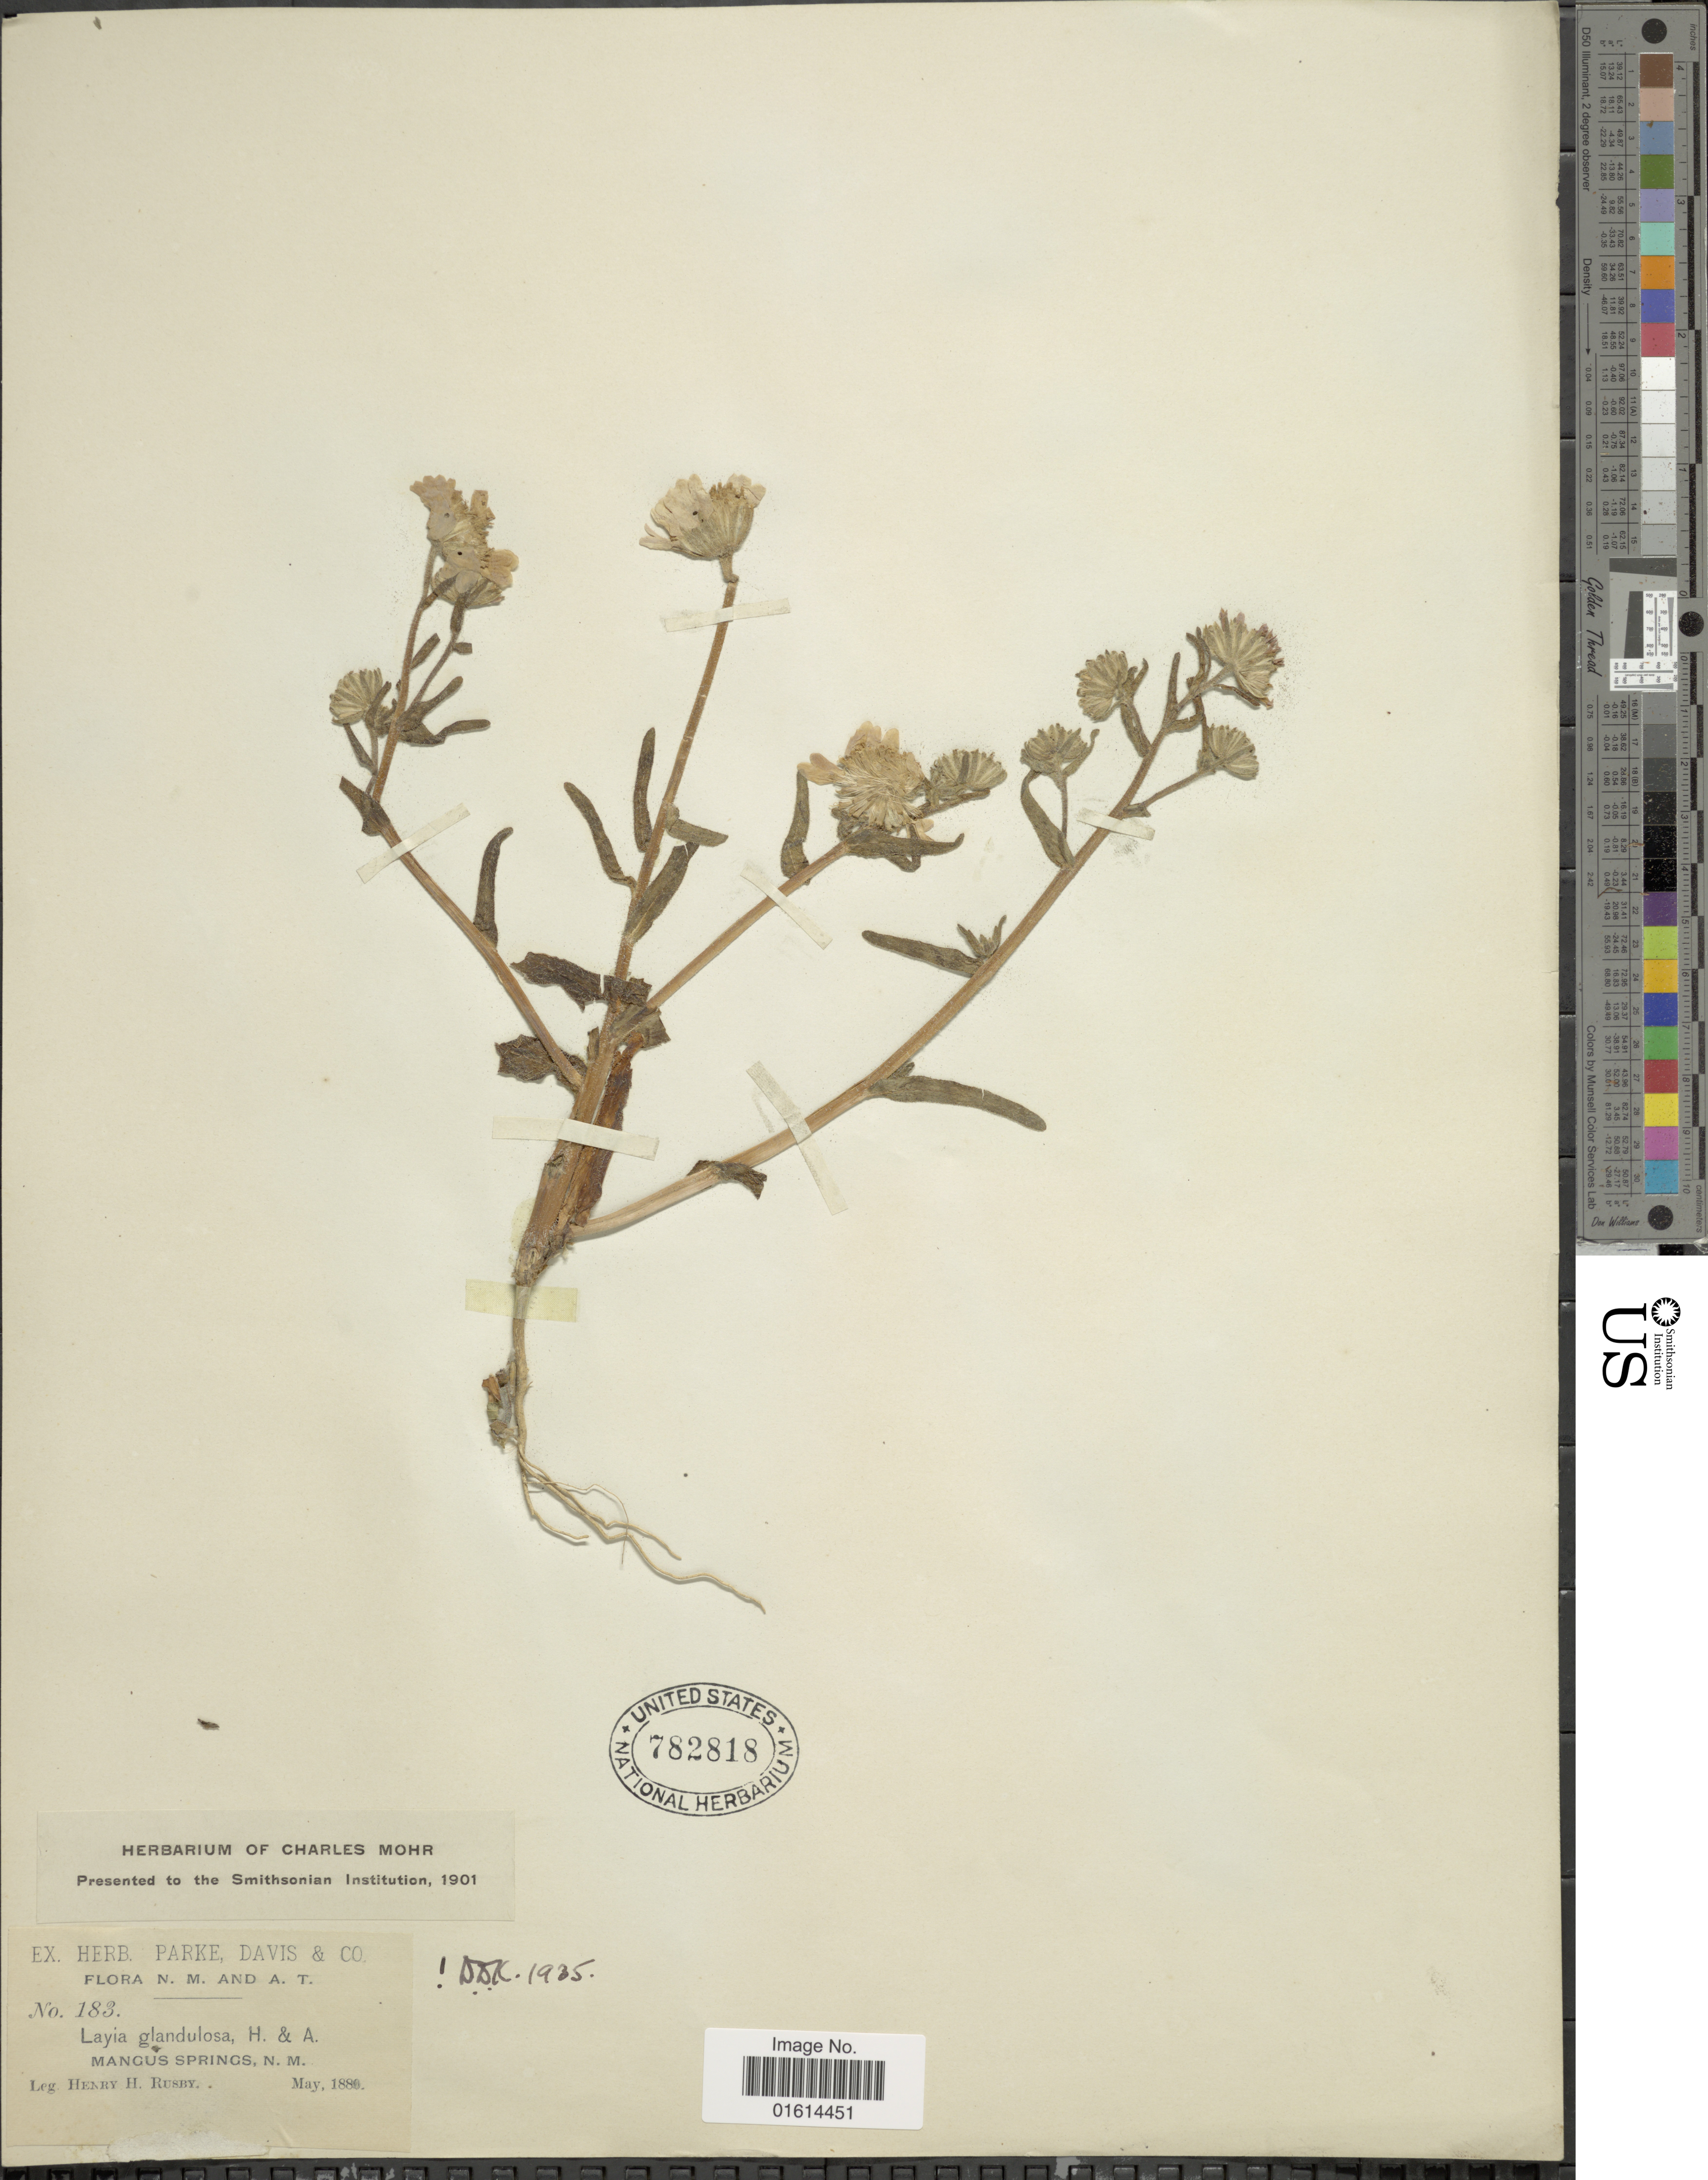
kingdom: Plantae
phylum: Tracheophyta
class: Magnoliopsida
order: Asterales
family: Asteraceae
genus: Layia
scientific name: Layia glandulosa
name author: Hook. & Arn.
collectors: H. H. Rusby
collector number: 183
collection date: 1880-05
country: United States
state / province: New Mexico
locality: Mangus Springs, N. M.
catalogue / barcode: US 782818